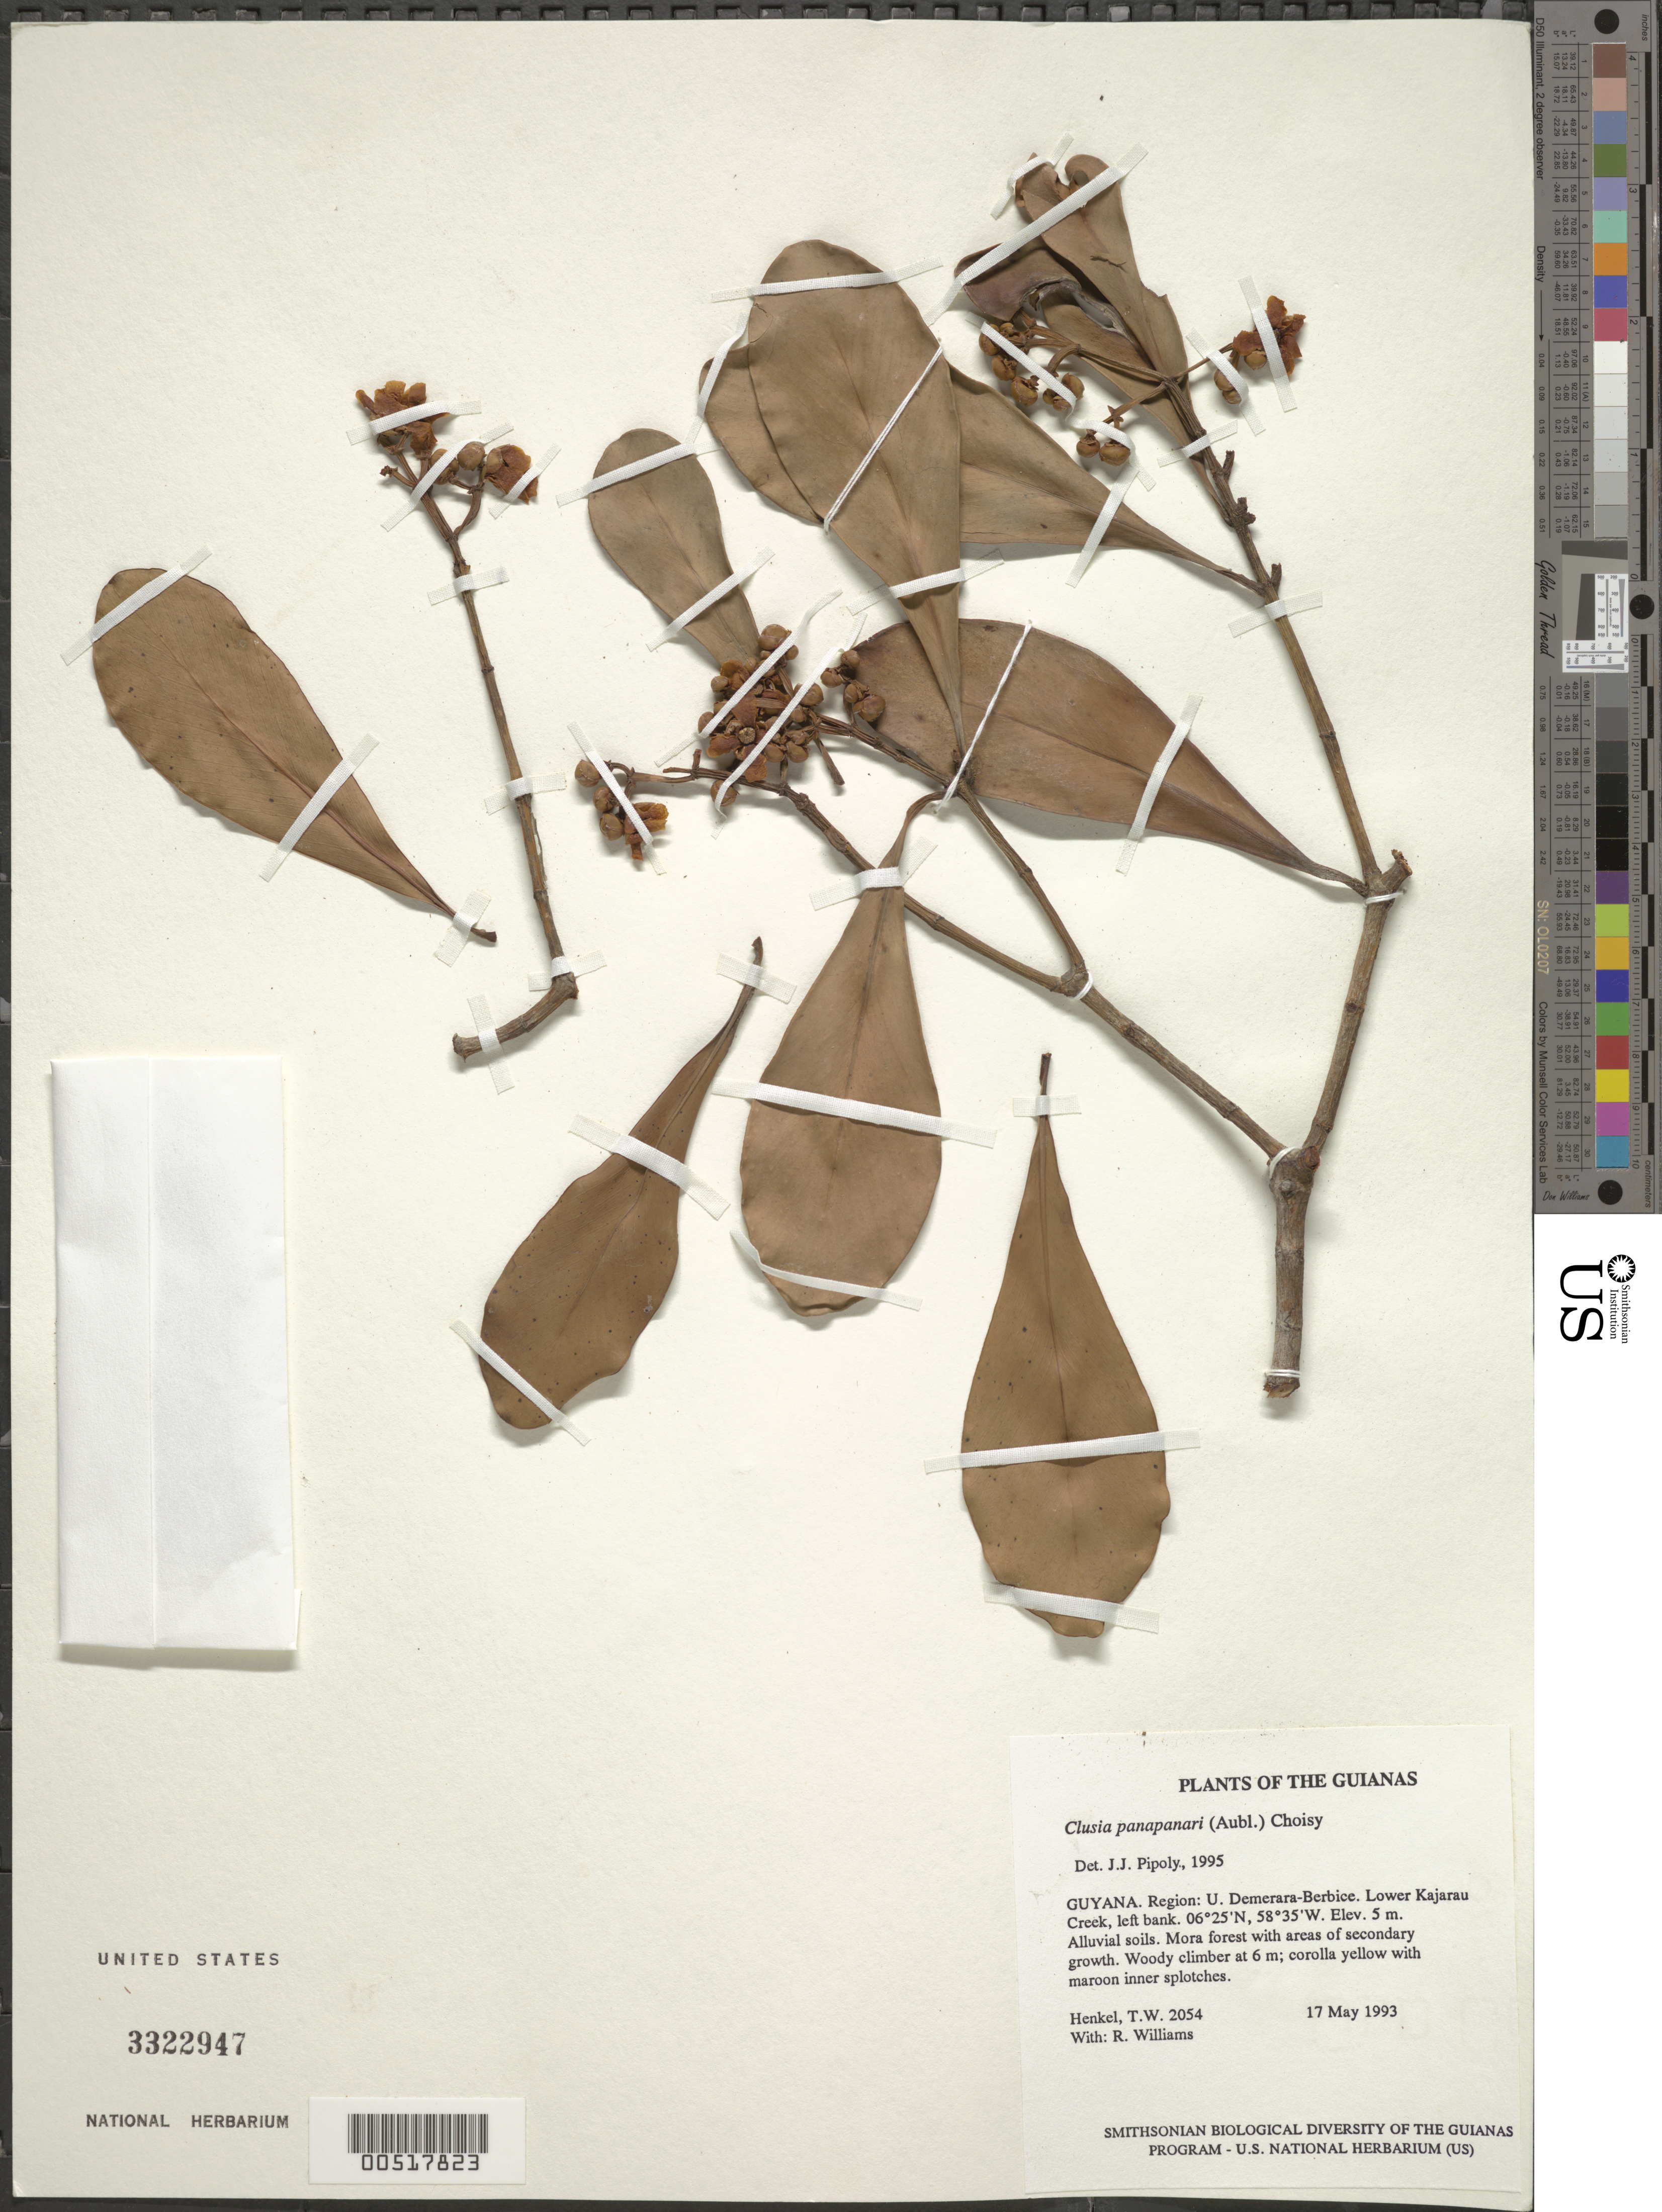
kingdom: Plantae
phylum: Tracheophyta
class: Magnoliopsida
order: Malpighiales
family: Clusiaceae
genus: Clusia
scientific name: Clusia panapanari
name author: (Aubl.) Choisy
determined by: Pipoly, J. J., III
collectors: T. Henkel & R. Williams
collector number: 2054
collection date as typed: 17 May 1993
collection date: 1993-05-17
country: Guyana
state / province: U. Demerara-Berbice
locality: Lower Kajarau Creek, left bank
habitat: Alluvial soils. Mora forest with areas of secondary growth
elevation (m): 5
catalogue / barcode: US 3322947